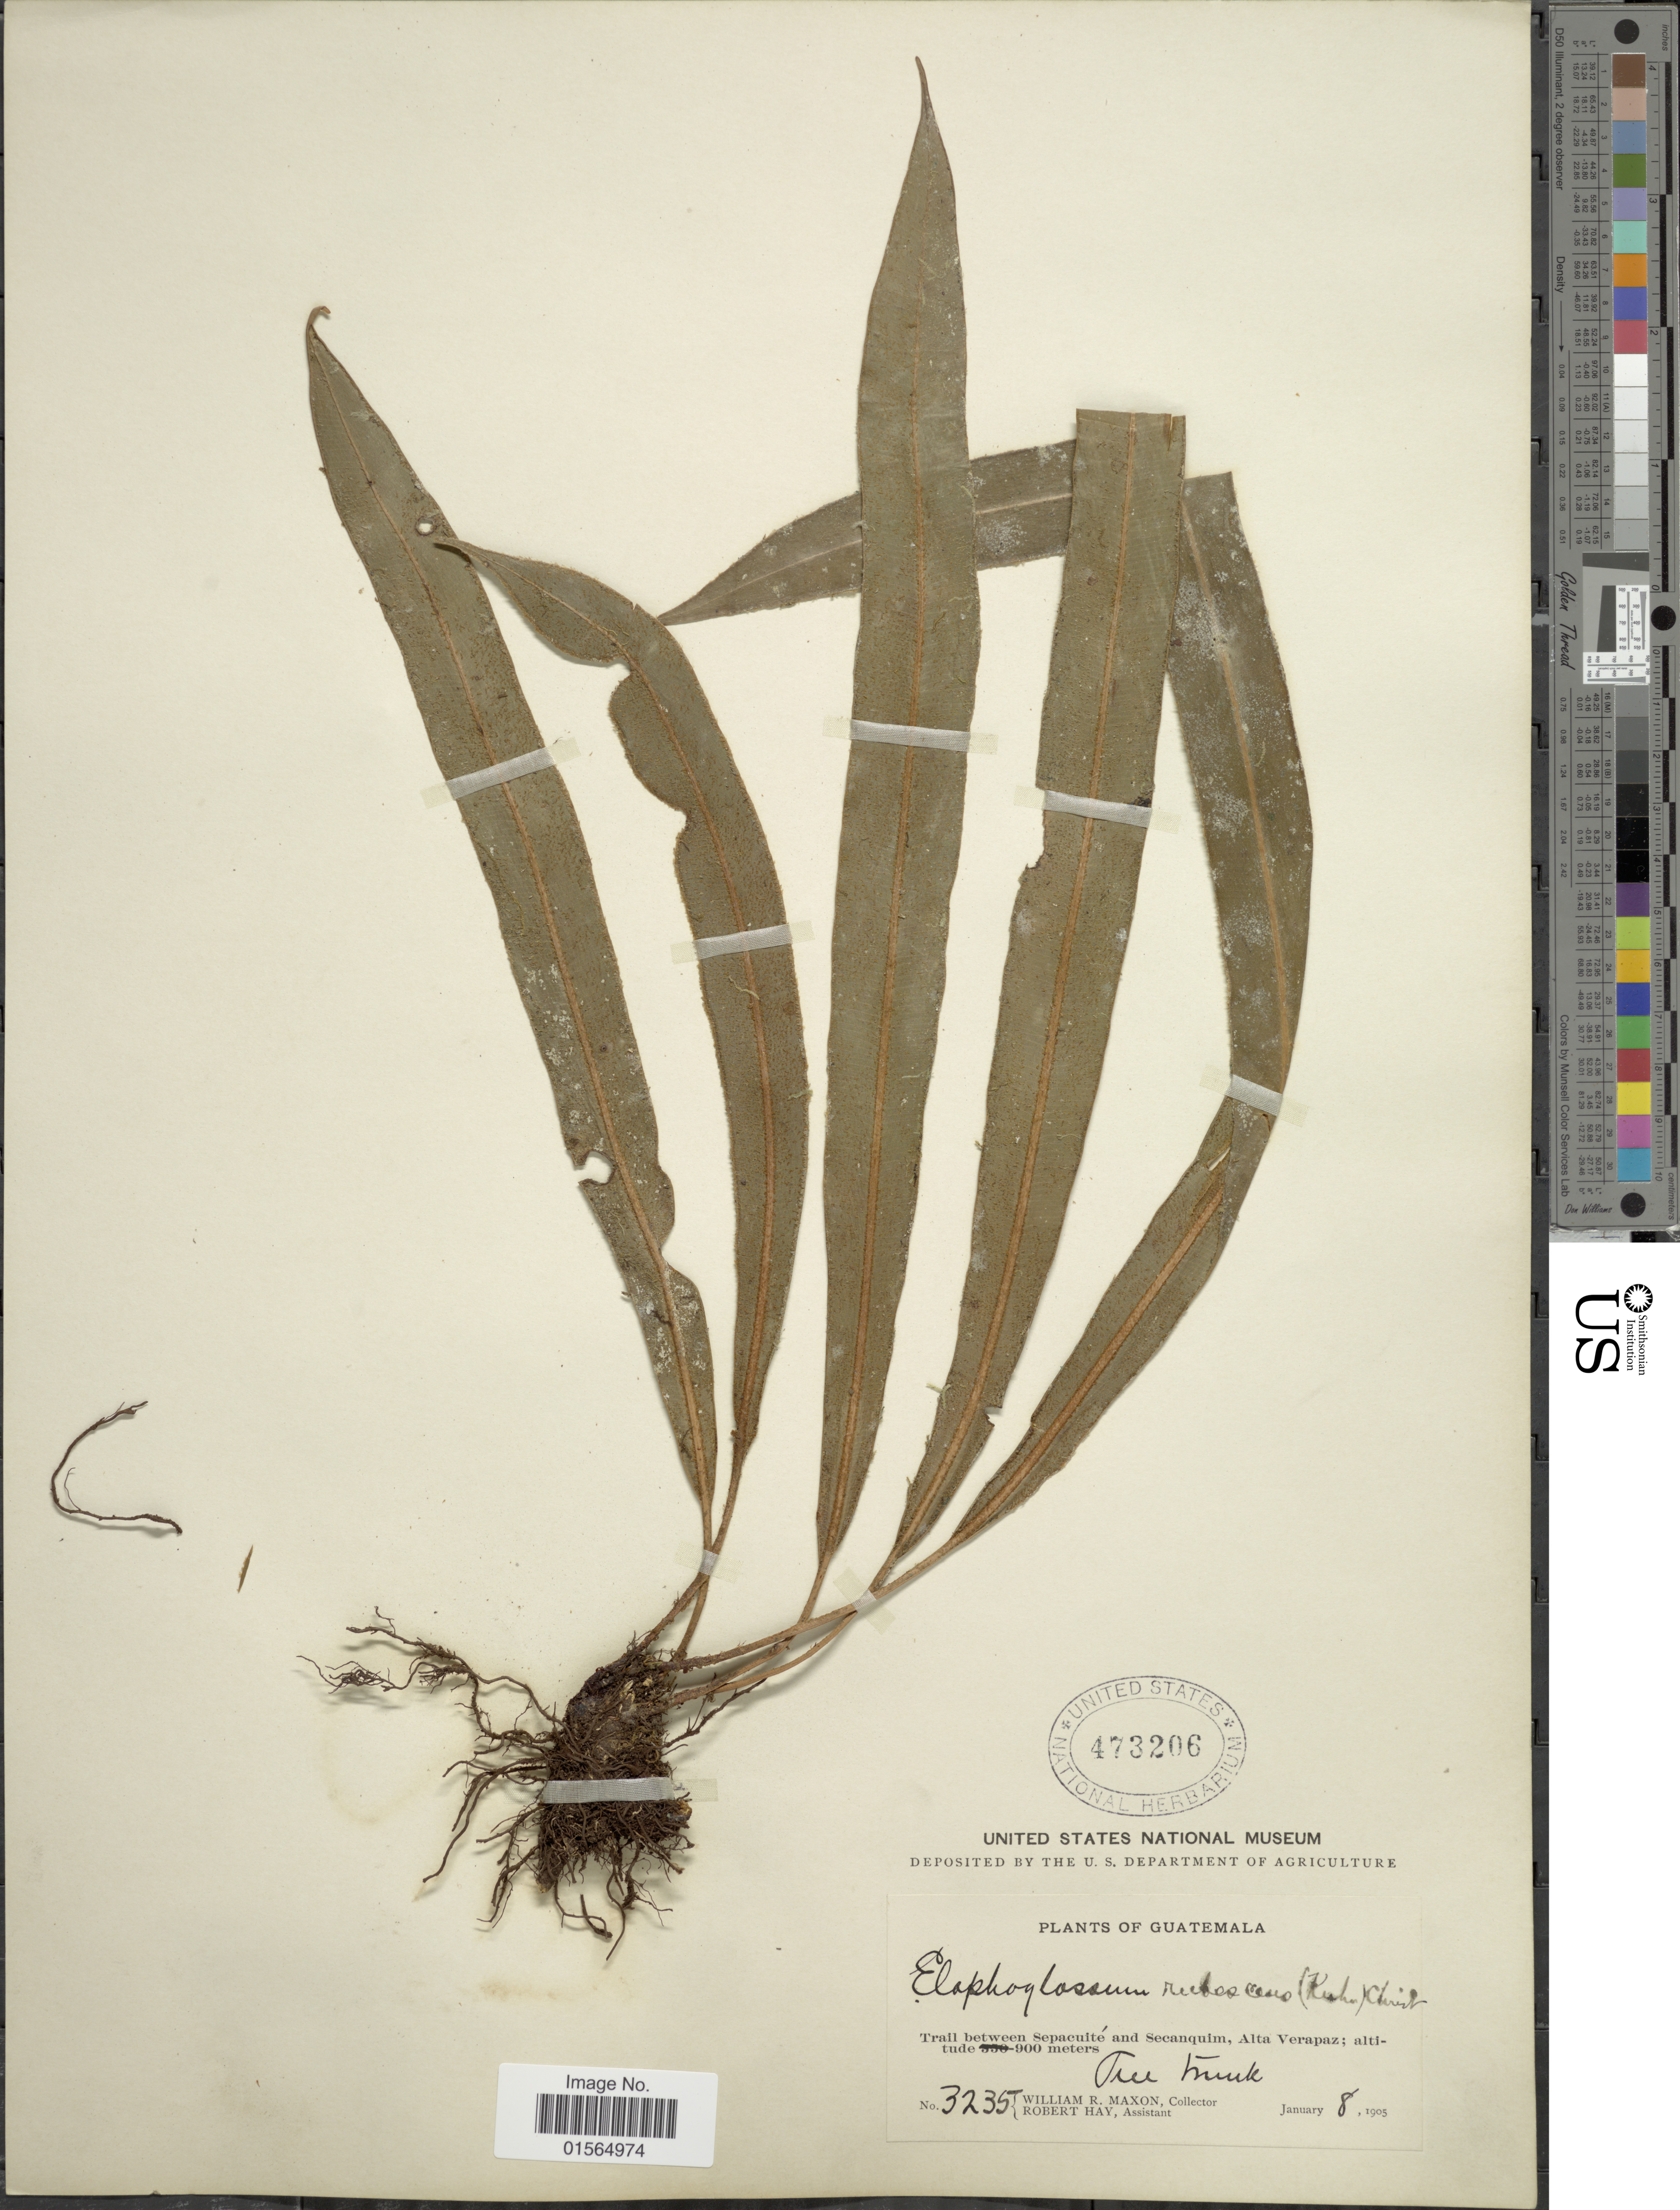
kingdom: Plantae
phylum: Tracheophyta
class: Polypodiopsida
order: Polypodiales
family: Dryopteridaceae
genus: Elaphoglossum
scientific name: Elaphoglossum rubescens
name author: Kuhn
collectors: W. R. Maxon & R. H. Hay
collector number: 3235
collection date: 1905-01-08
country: Guatemala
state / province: Alta Verapaz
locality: Trail between Sepacuite and Secanquim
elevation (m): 900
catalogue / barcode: US 473206